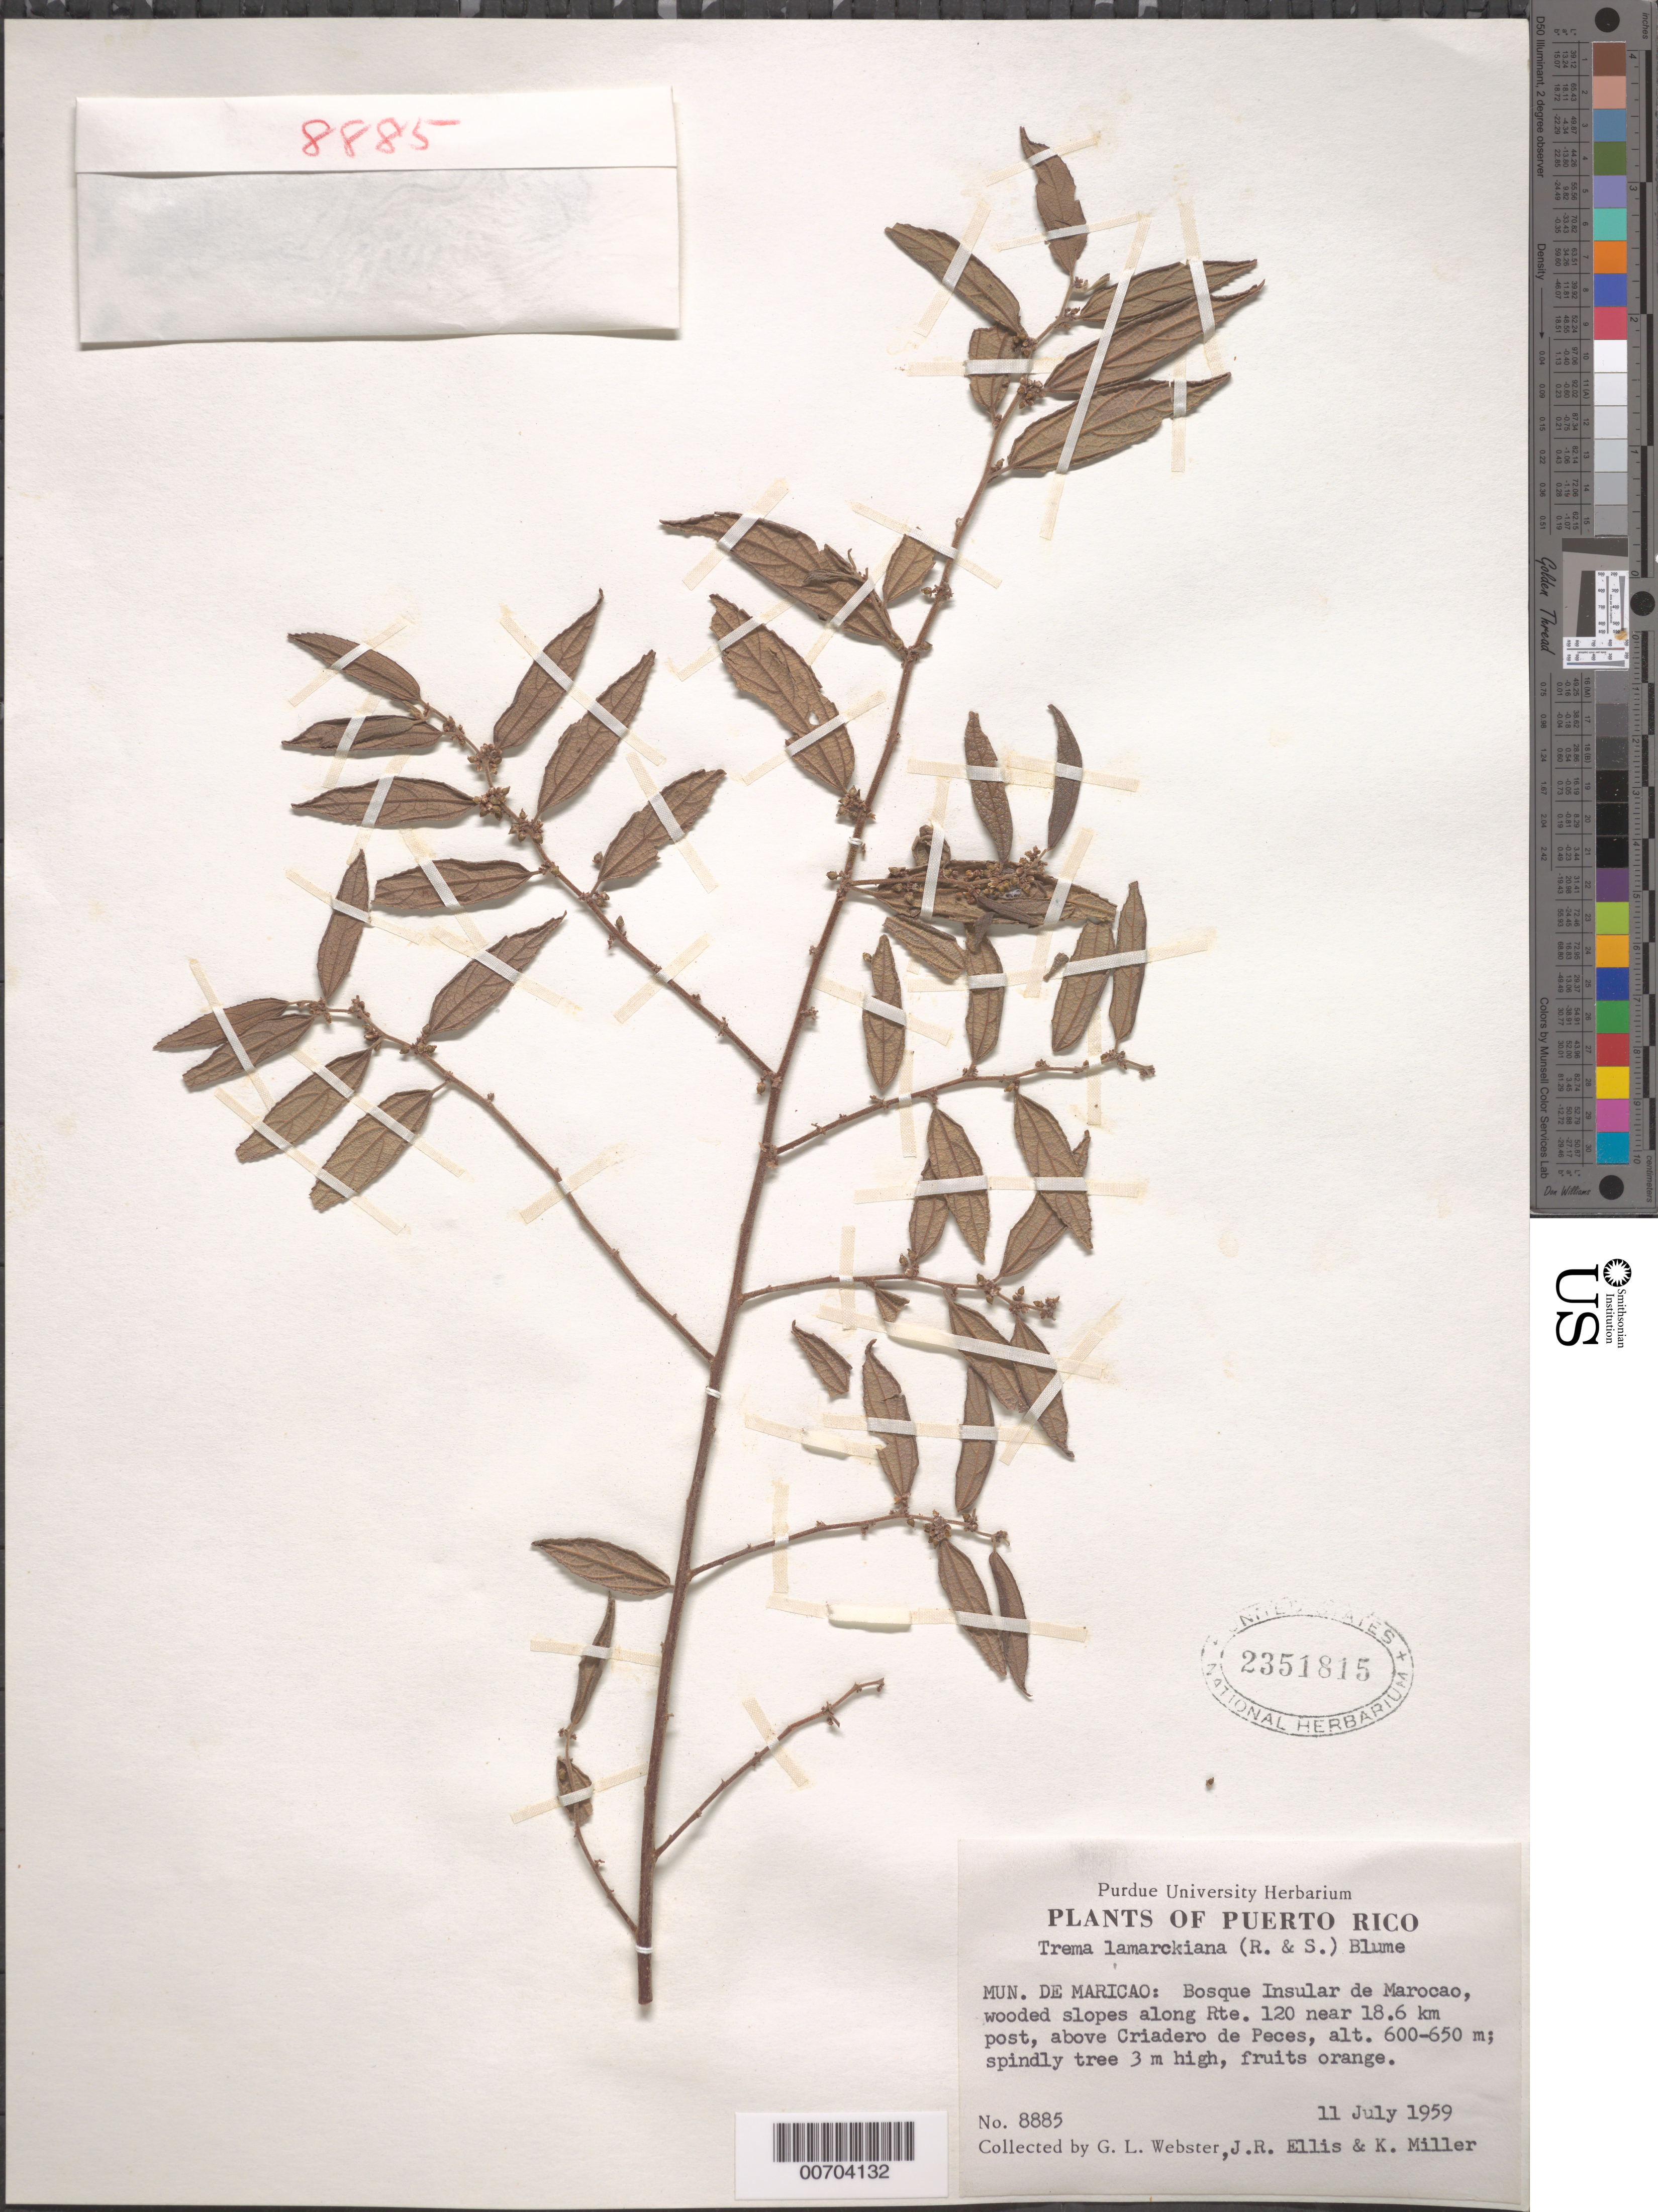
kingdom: Plantae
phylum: Tracheophyta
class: Magnoliopsida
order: Rosales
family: Cannabaceae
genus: Trema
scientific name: Trema lamarckianum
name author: (Schult.) Blume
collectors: G. L. Webster, J. R. Ellis & K. I. Miller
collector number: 8885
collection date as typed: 11 Jul 1959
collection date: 1959-07-11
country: Puerto Rico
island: Greater Antilles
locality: Mun. de Maricao: Bosque Insular de Marocao, along Rt 120 near 18.6 km post, above Criadero de Peces.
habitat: Wooded slopes along Rt 120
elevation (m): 600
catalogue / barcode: US 2351815